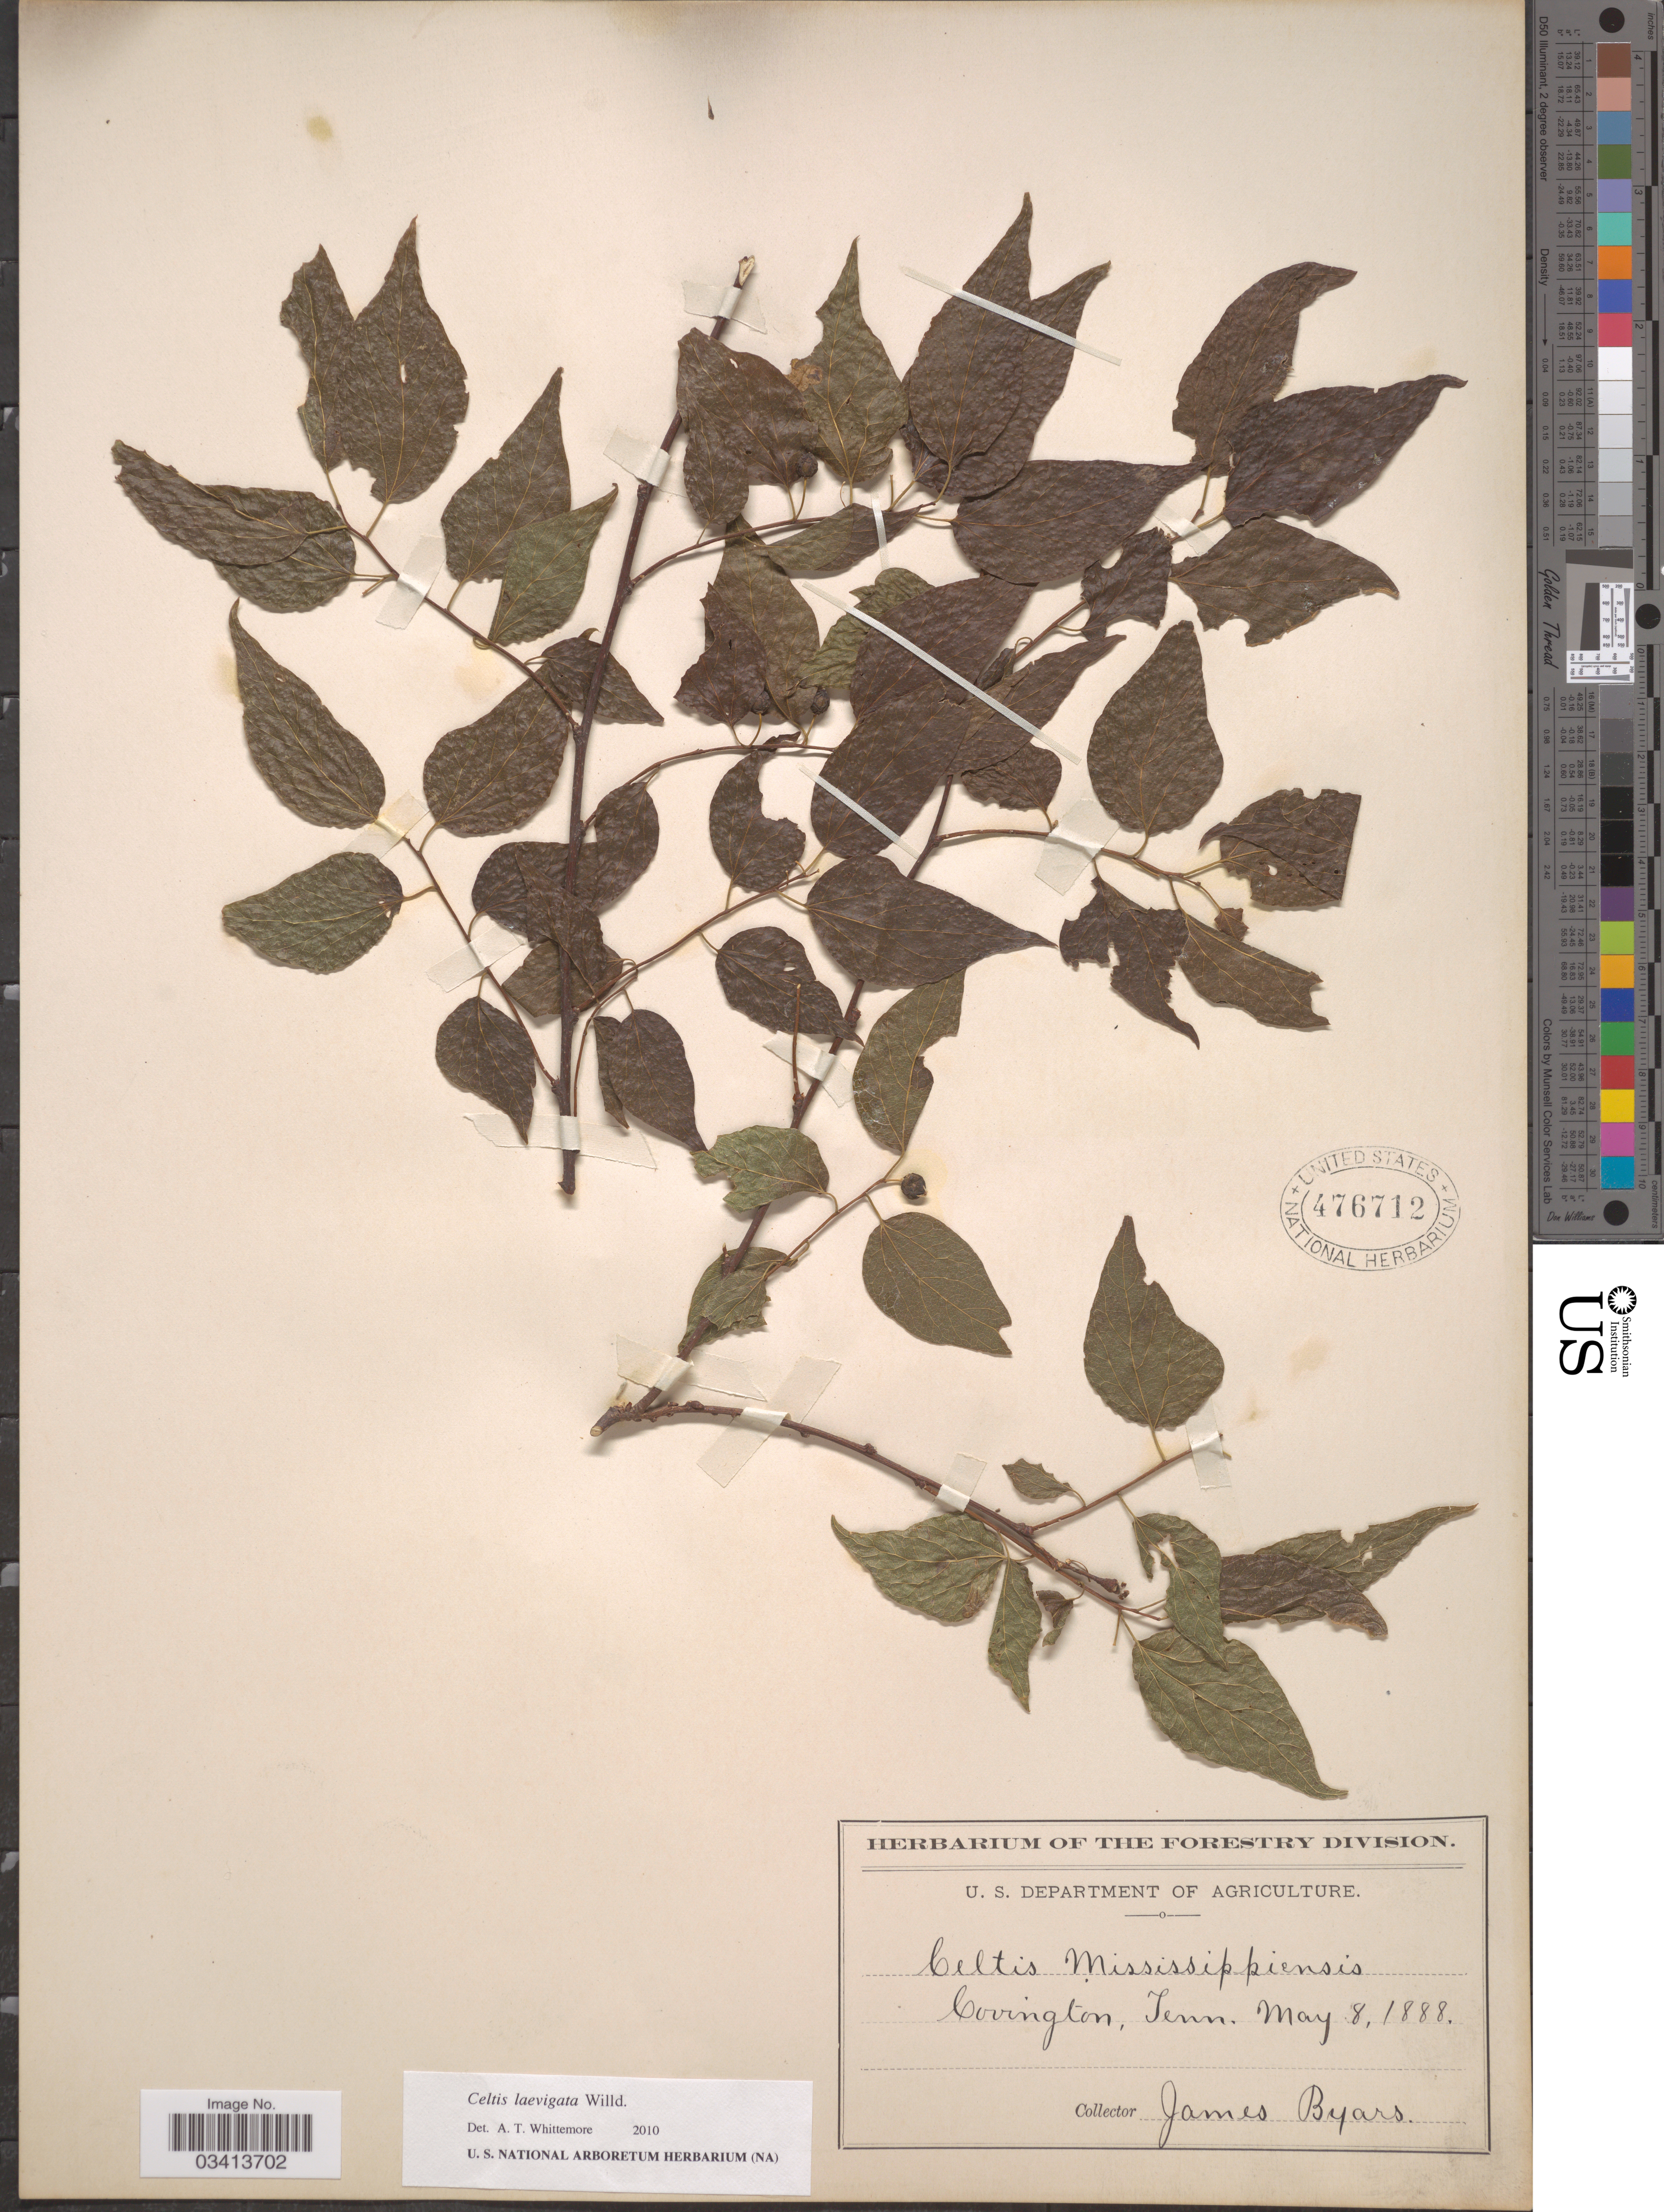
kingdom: Plantae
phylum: Tracheophyta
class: Magnoliopsida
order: Rosales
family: Cannabaceae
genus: Celtis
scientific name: Celtis laevigata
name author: Willd.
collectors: J. Byars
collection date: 1888-05-08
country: United States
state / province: Tennessee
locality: Covington.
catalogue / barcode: US 476712